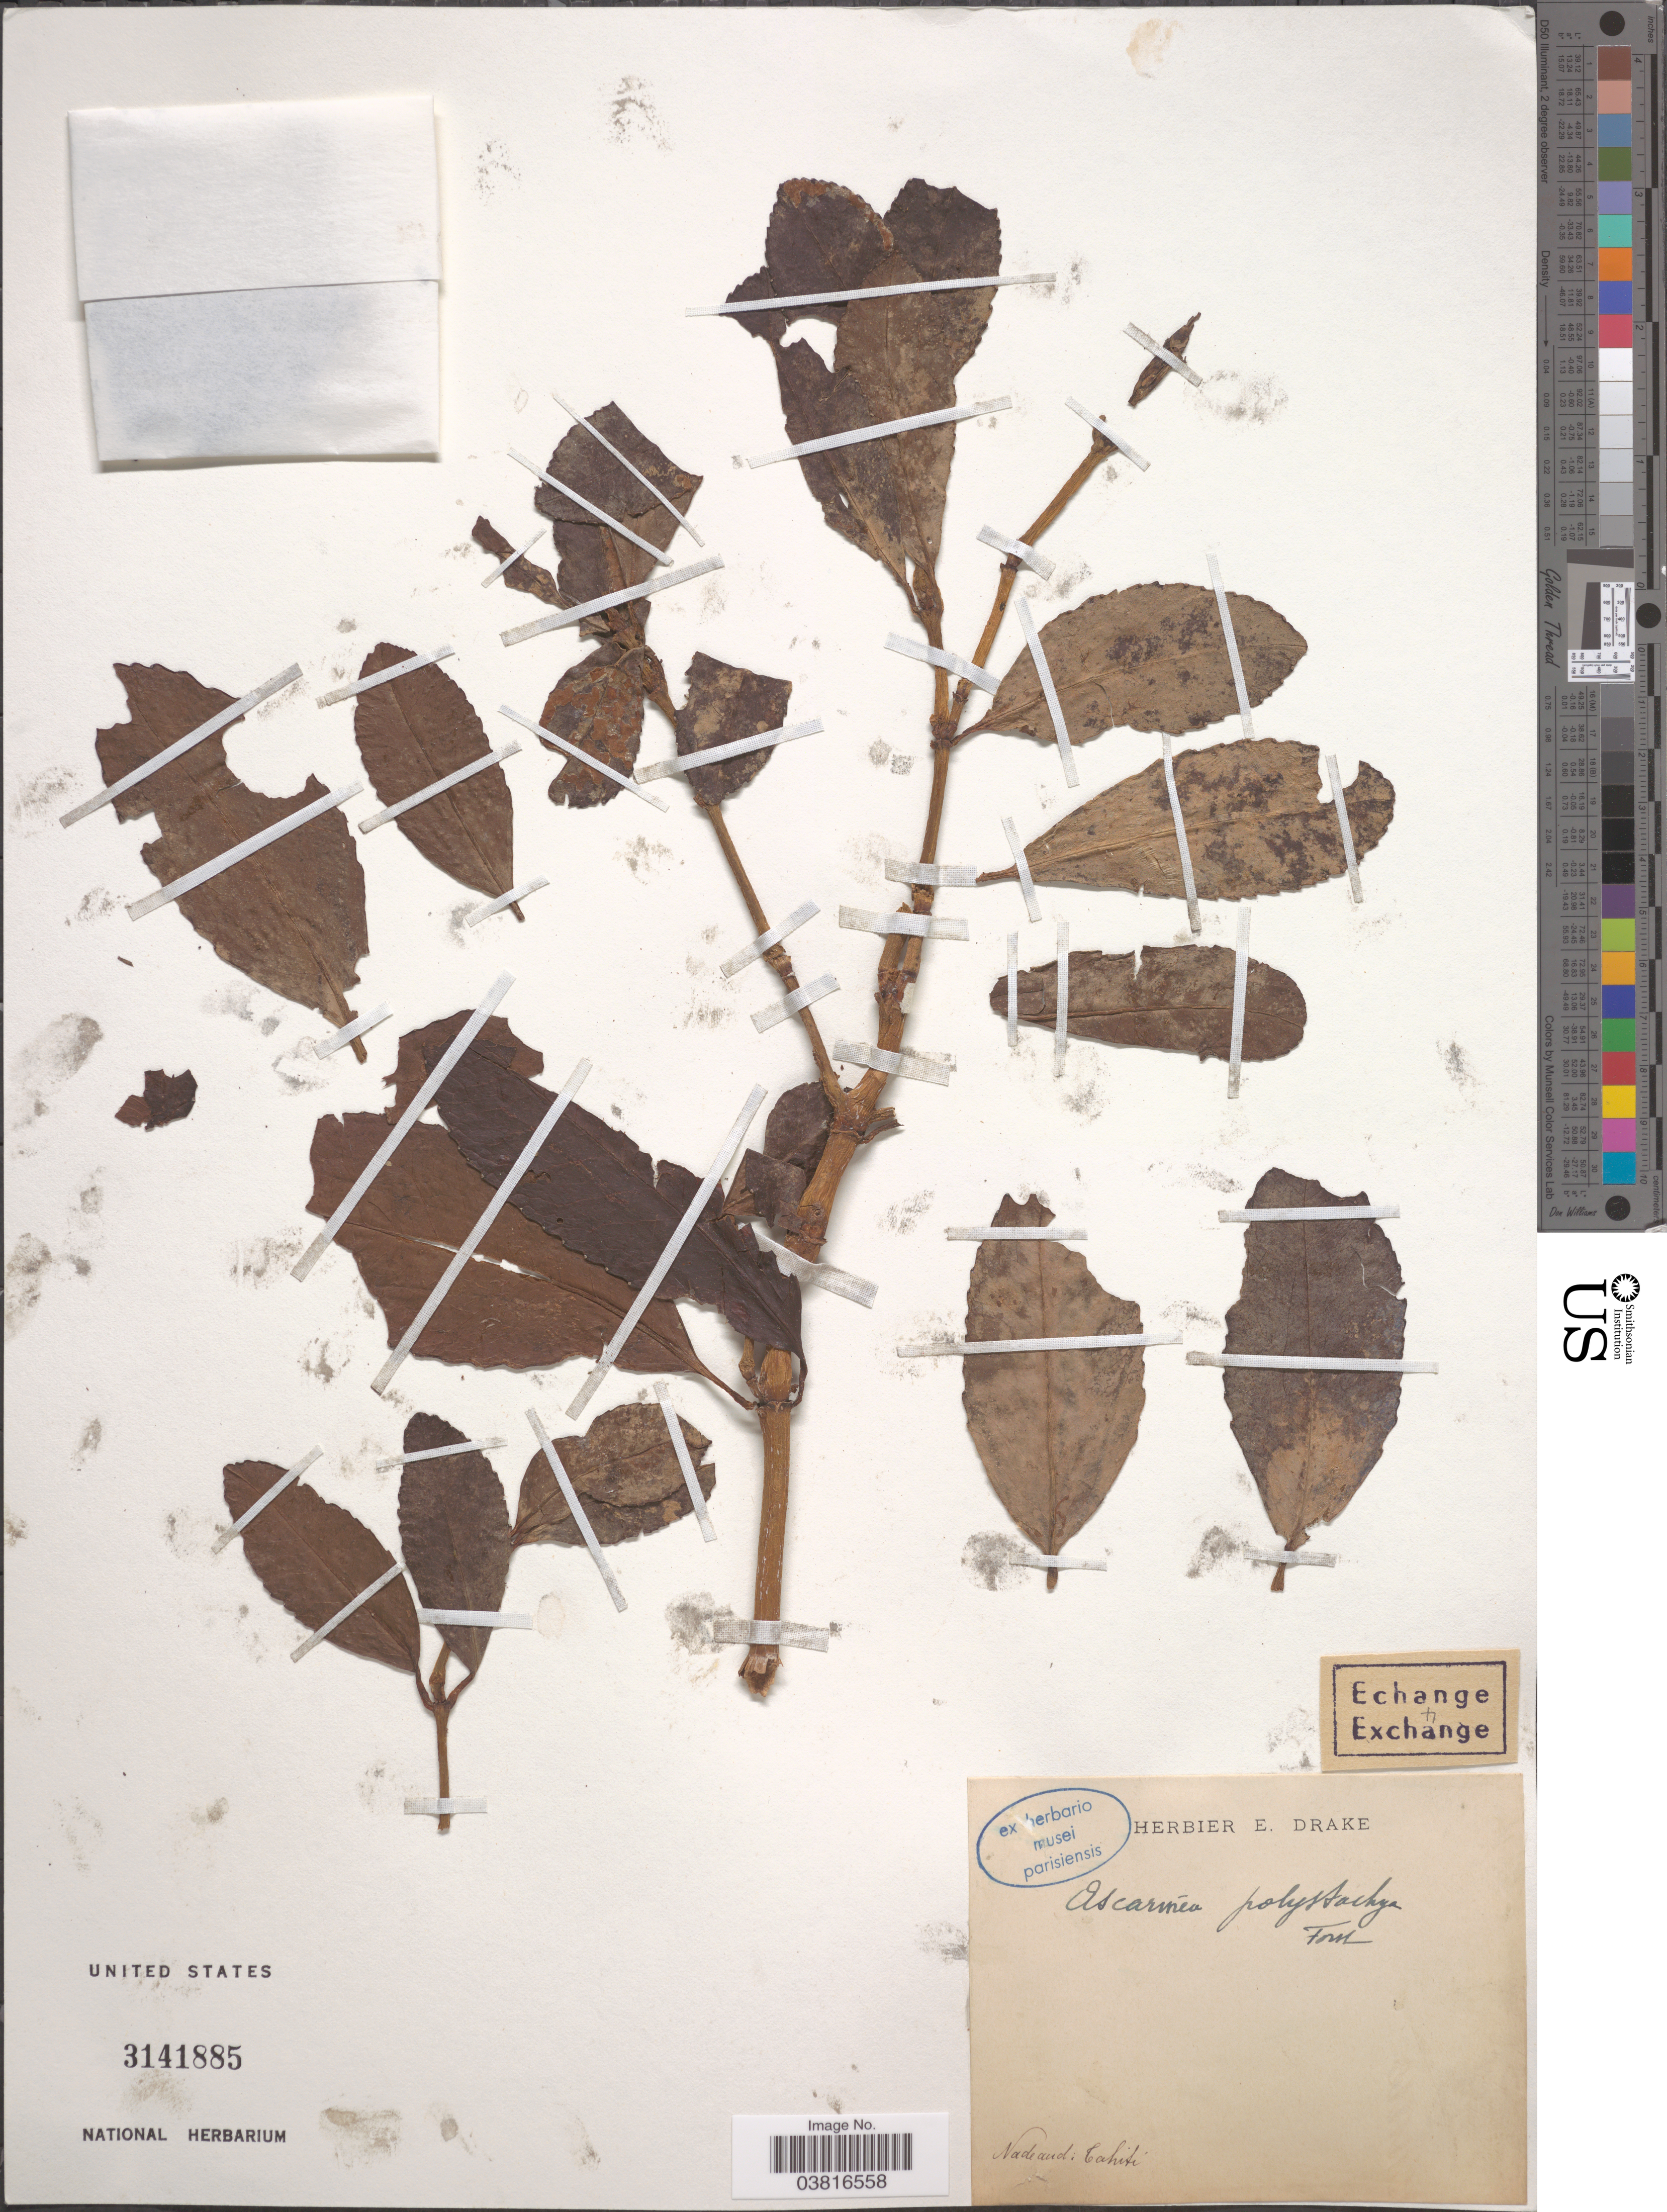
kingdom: Plantae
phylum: Tracheophyta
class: Magnoliopsida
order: Chloranthales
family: Chloranthaceae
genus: Ascarina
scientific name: Ascarina polystachya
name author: J.R. Forst. & G. Forst.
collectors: Nadeaud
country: French Polynesia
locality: Tahiti.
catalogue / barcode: US 3141885